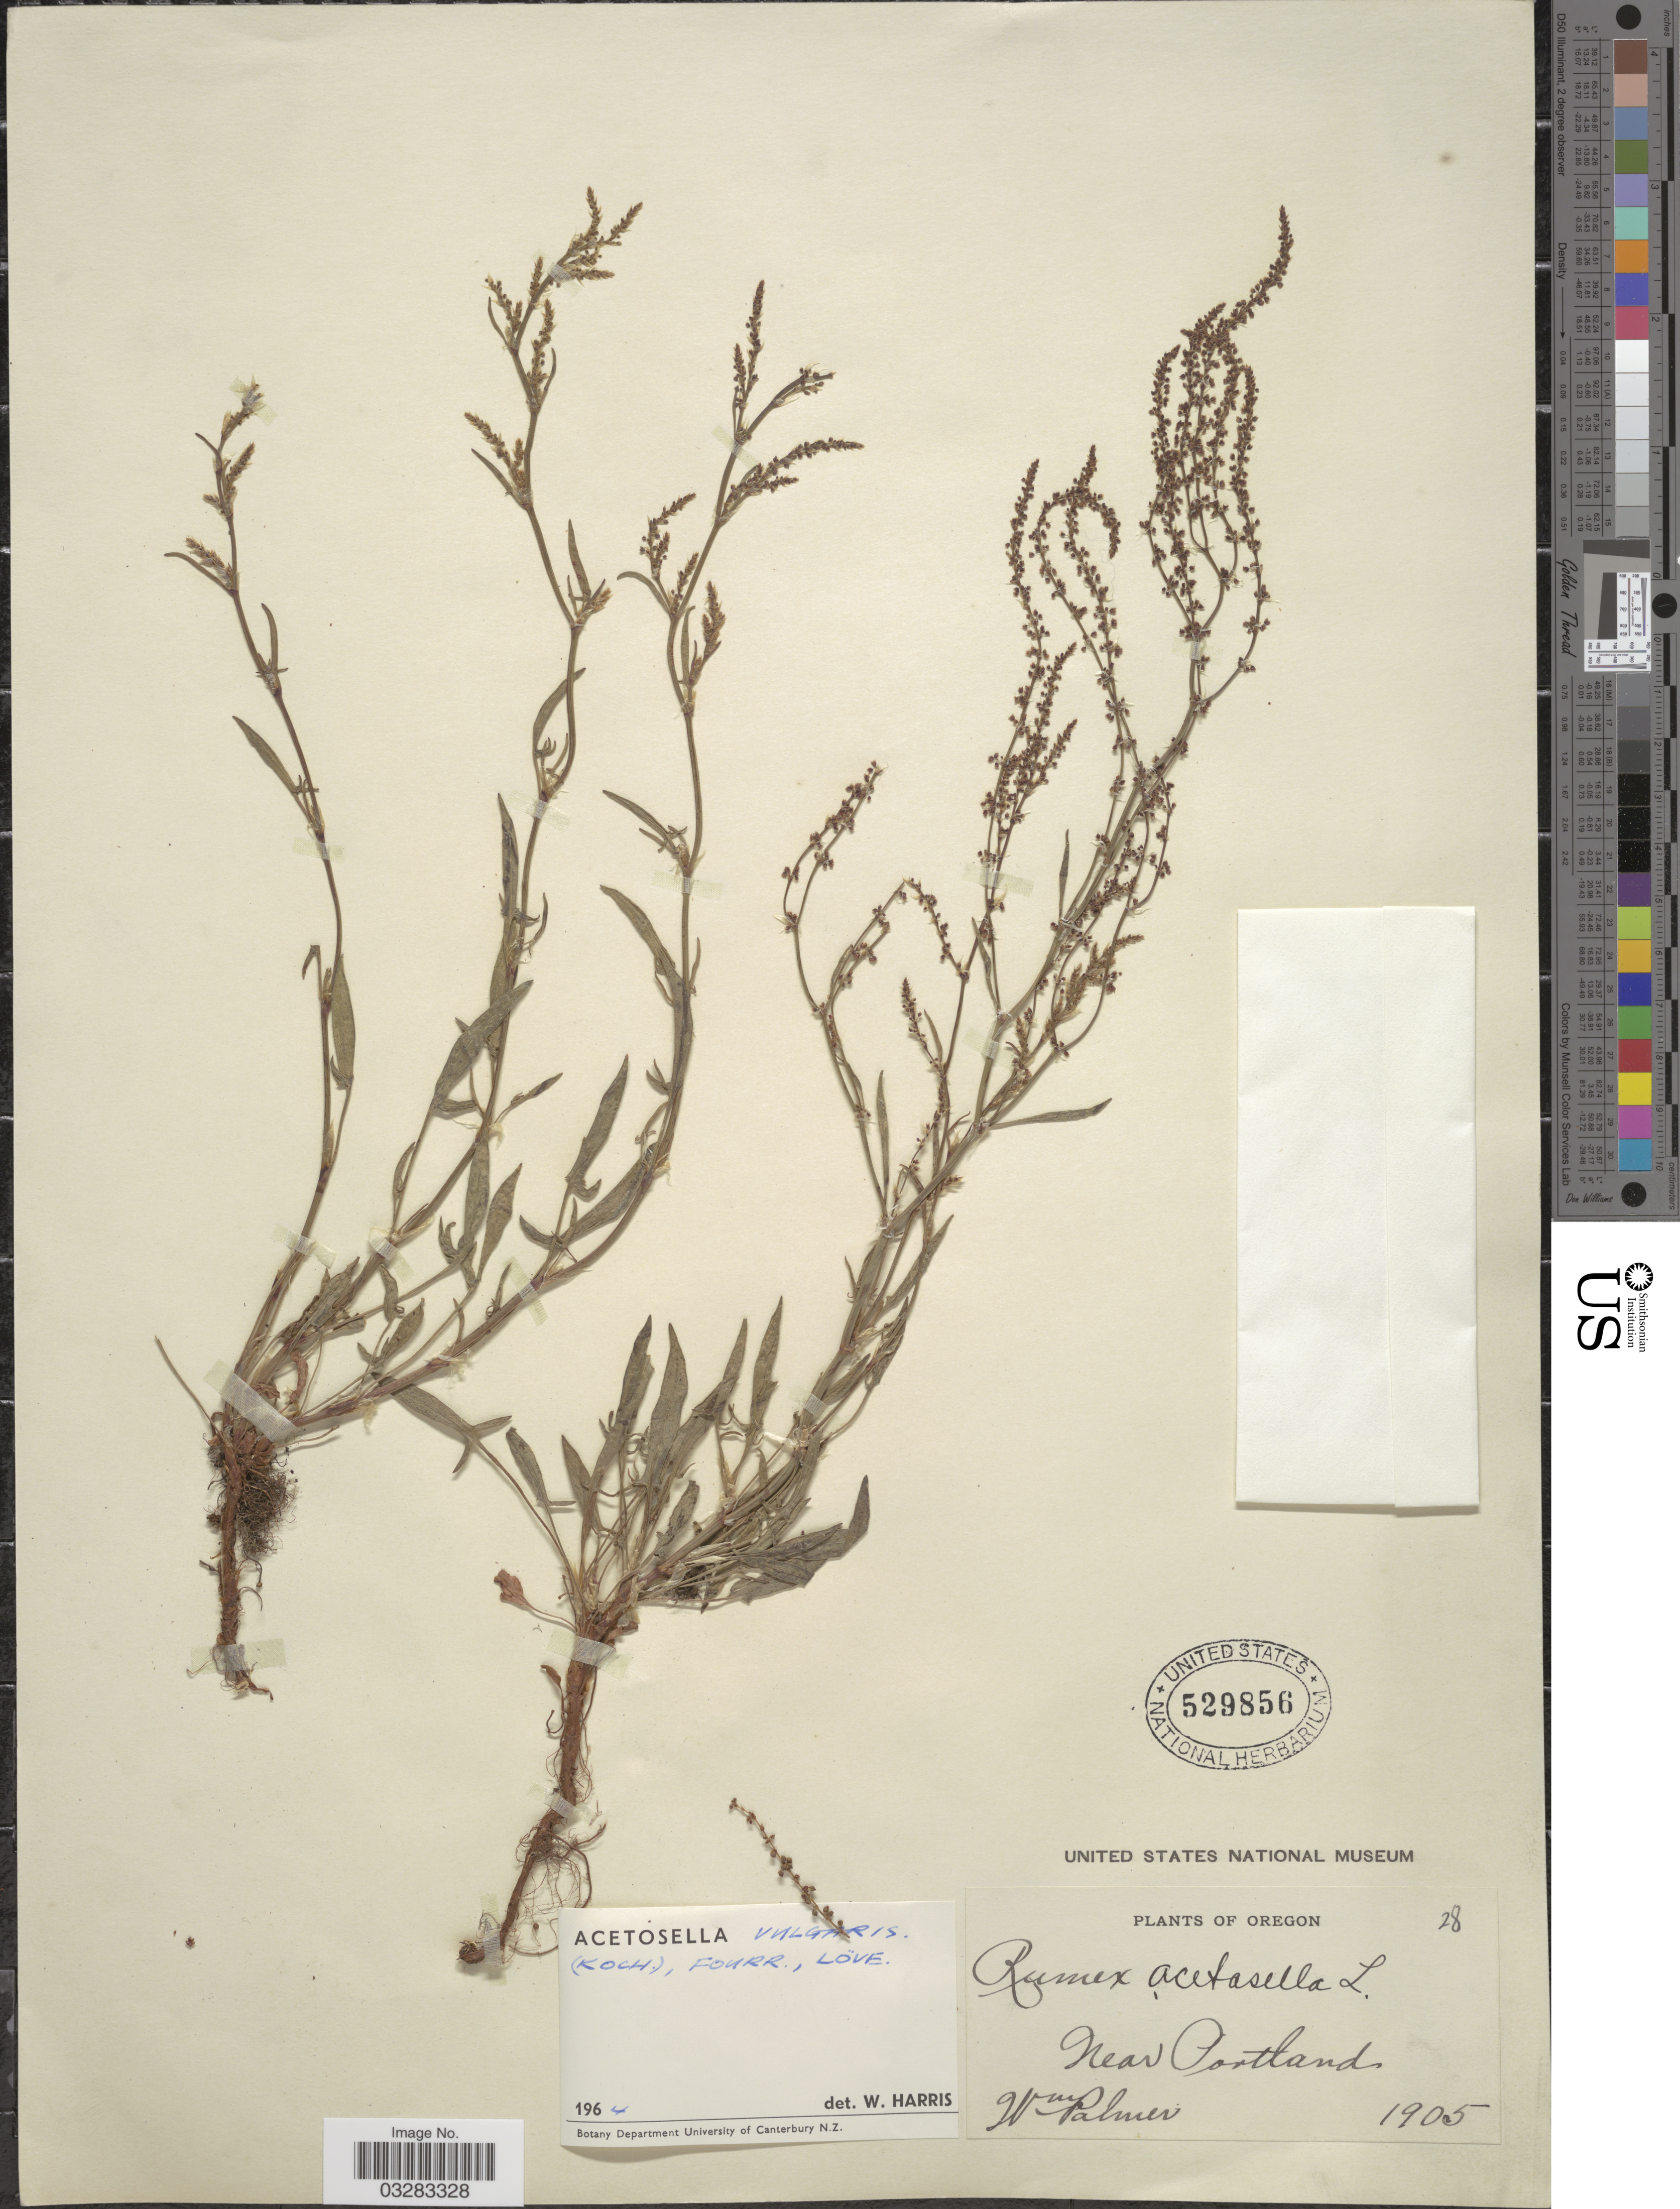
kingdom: Plantae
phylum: Tracheophyta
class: Magnoliopsida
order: Caryophyllales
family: Polygonaceae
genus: Rumex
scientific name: Rumex acetosella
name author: L.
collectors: W. Palmer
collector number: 28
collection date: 1905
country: United States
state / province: Oregon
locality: Near Portland.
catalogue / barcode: US 529856